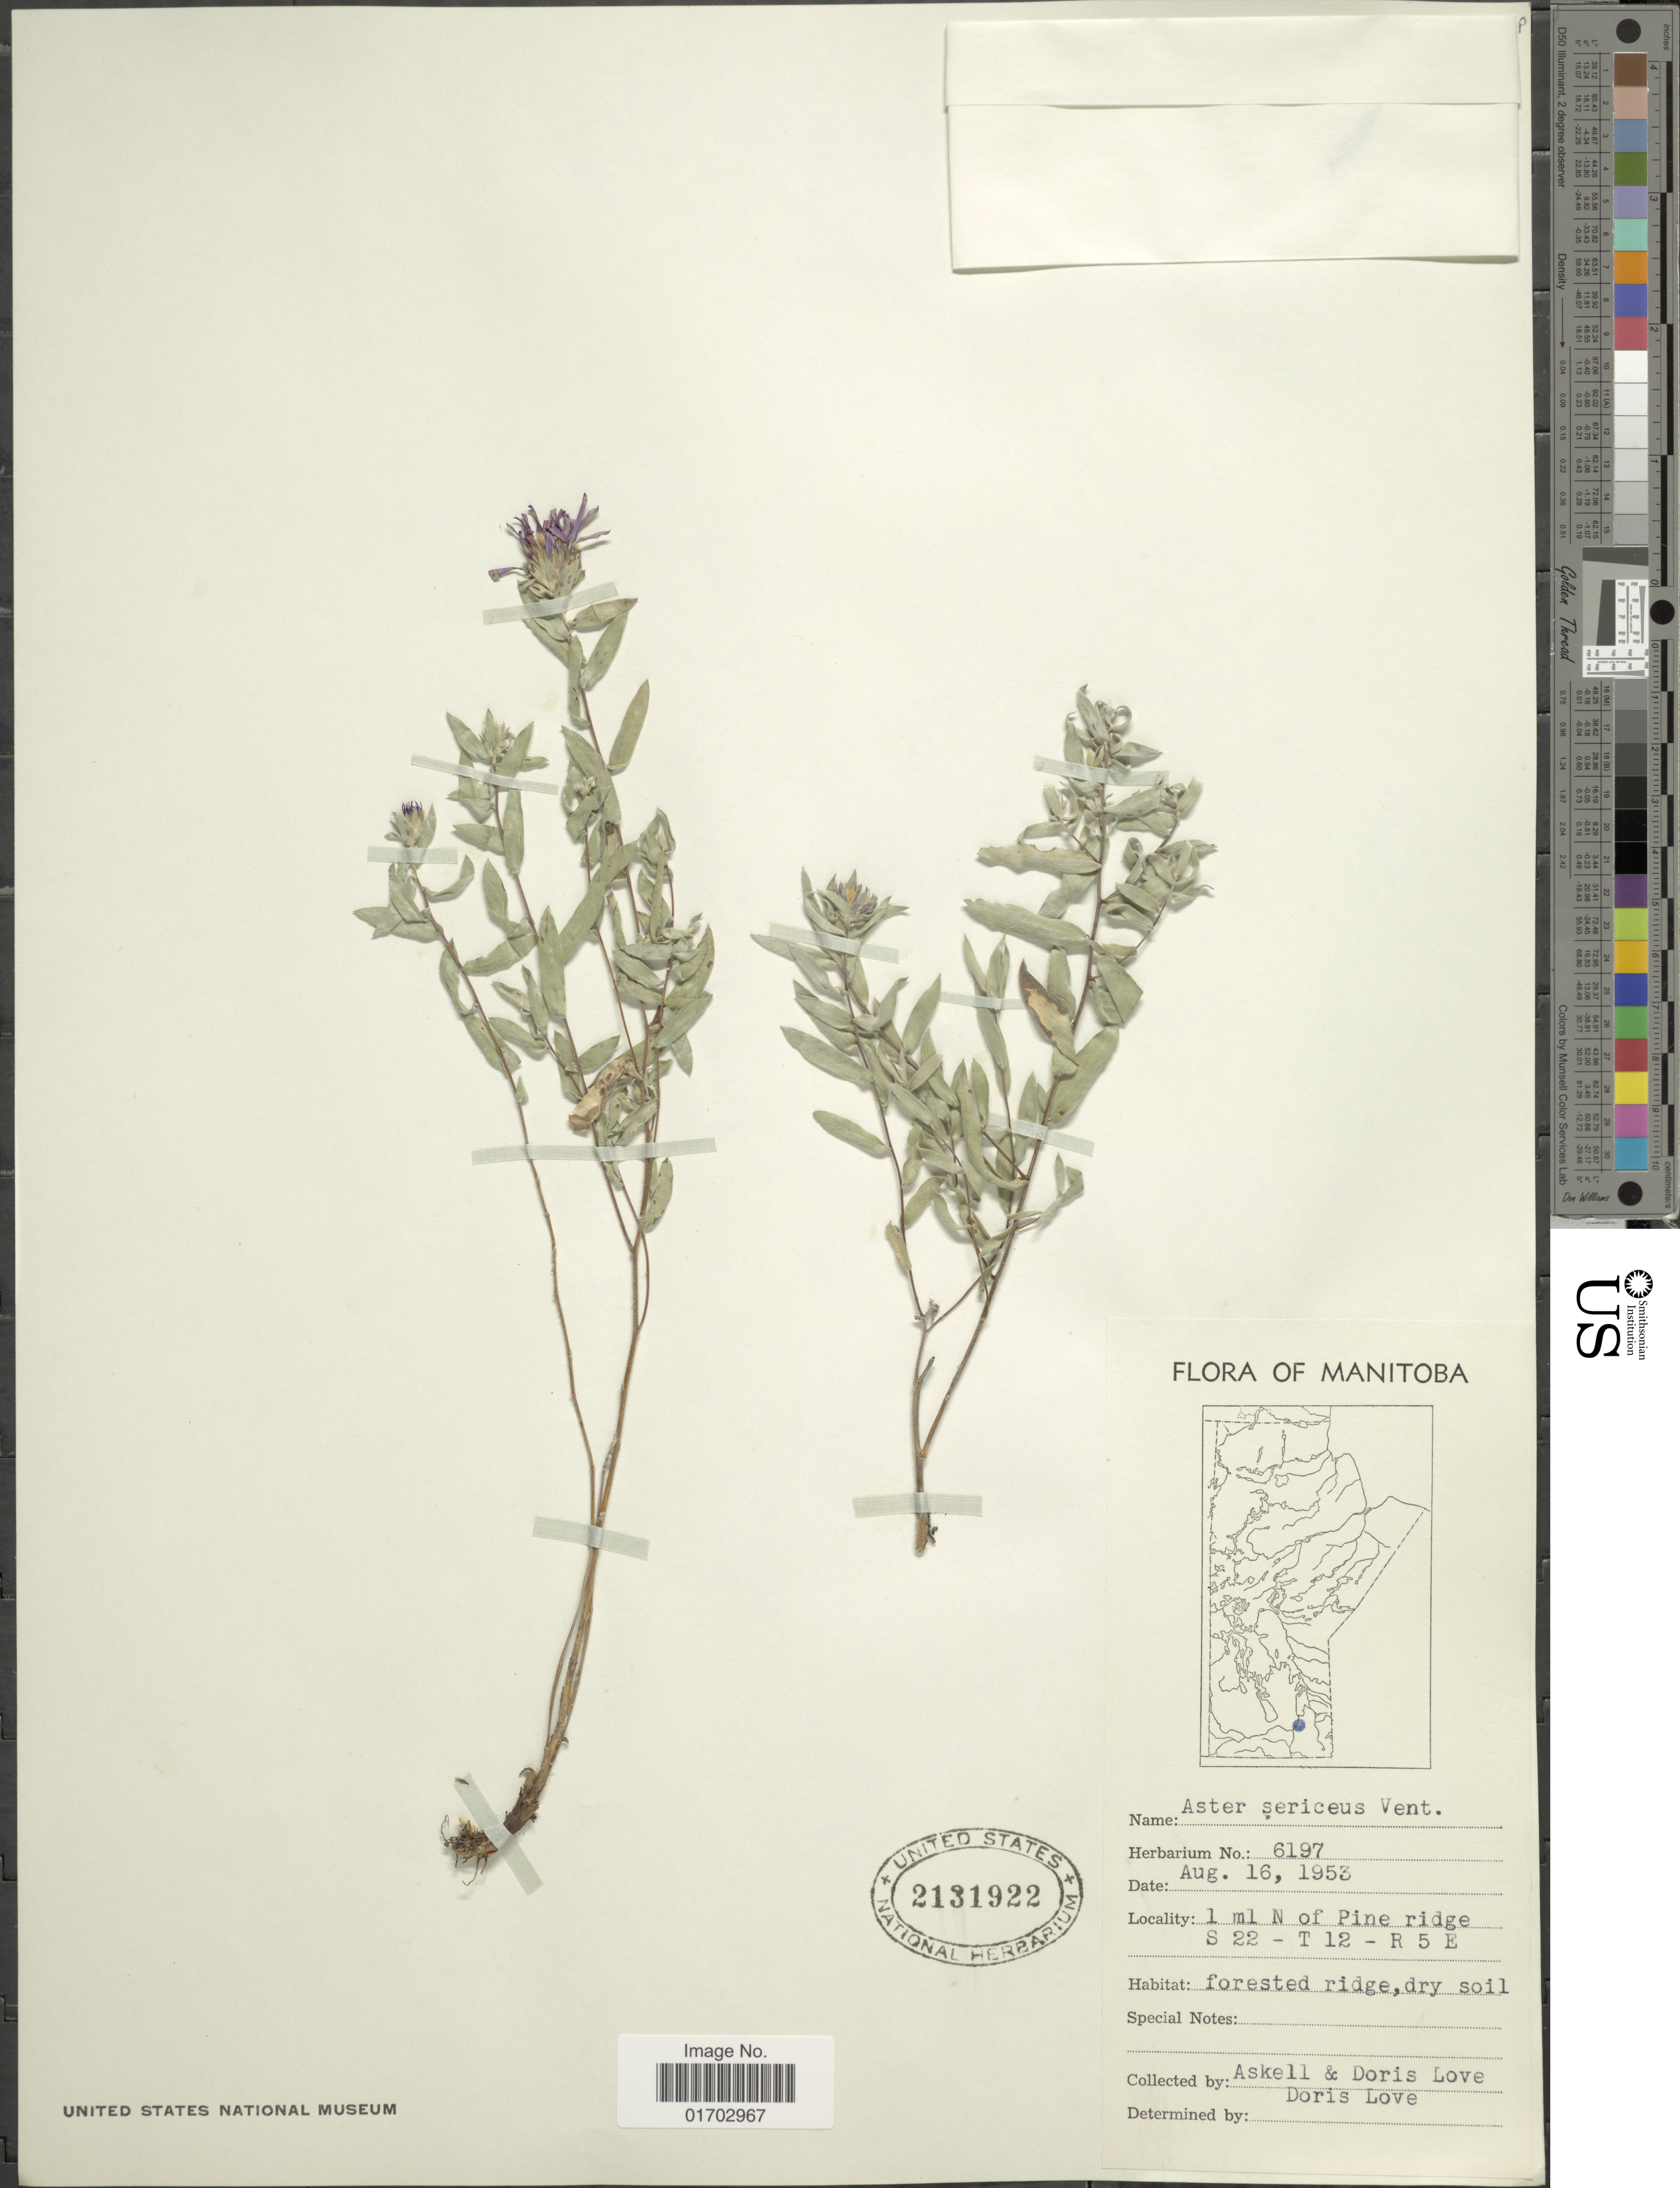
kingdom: Plantae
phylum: Tracheophyta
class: Magnoliopsida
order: Asterales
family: Asteraceae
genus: Symphyotrichum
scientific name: Symphyotrichum sericeum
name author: (Vent.) G.L. Nesom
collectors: Á. Löve & D. Löve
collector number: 6197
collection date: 1953-08-16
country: Canada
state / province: Manitoba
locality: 1 mi N of Pine ridge S22-T12-R5E.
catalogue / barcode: US 2131922